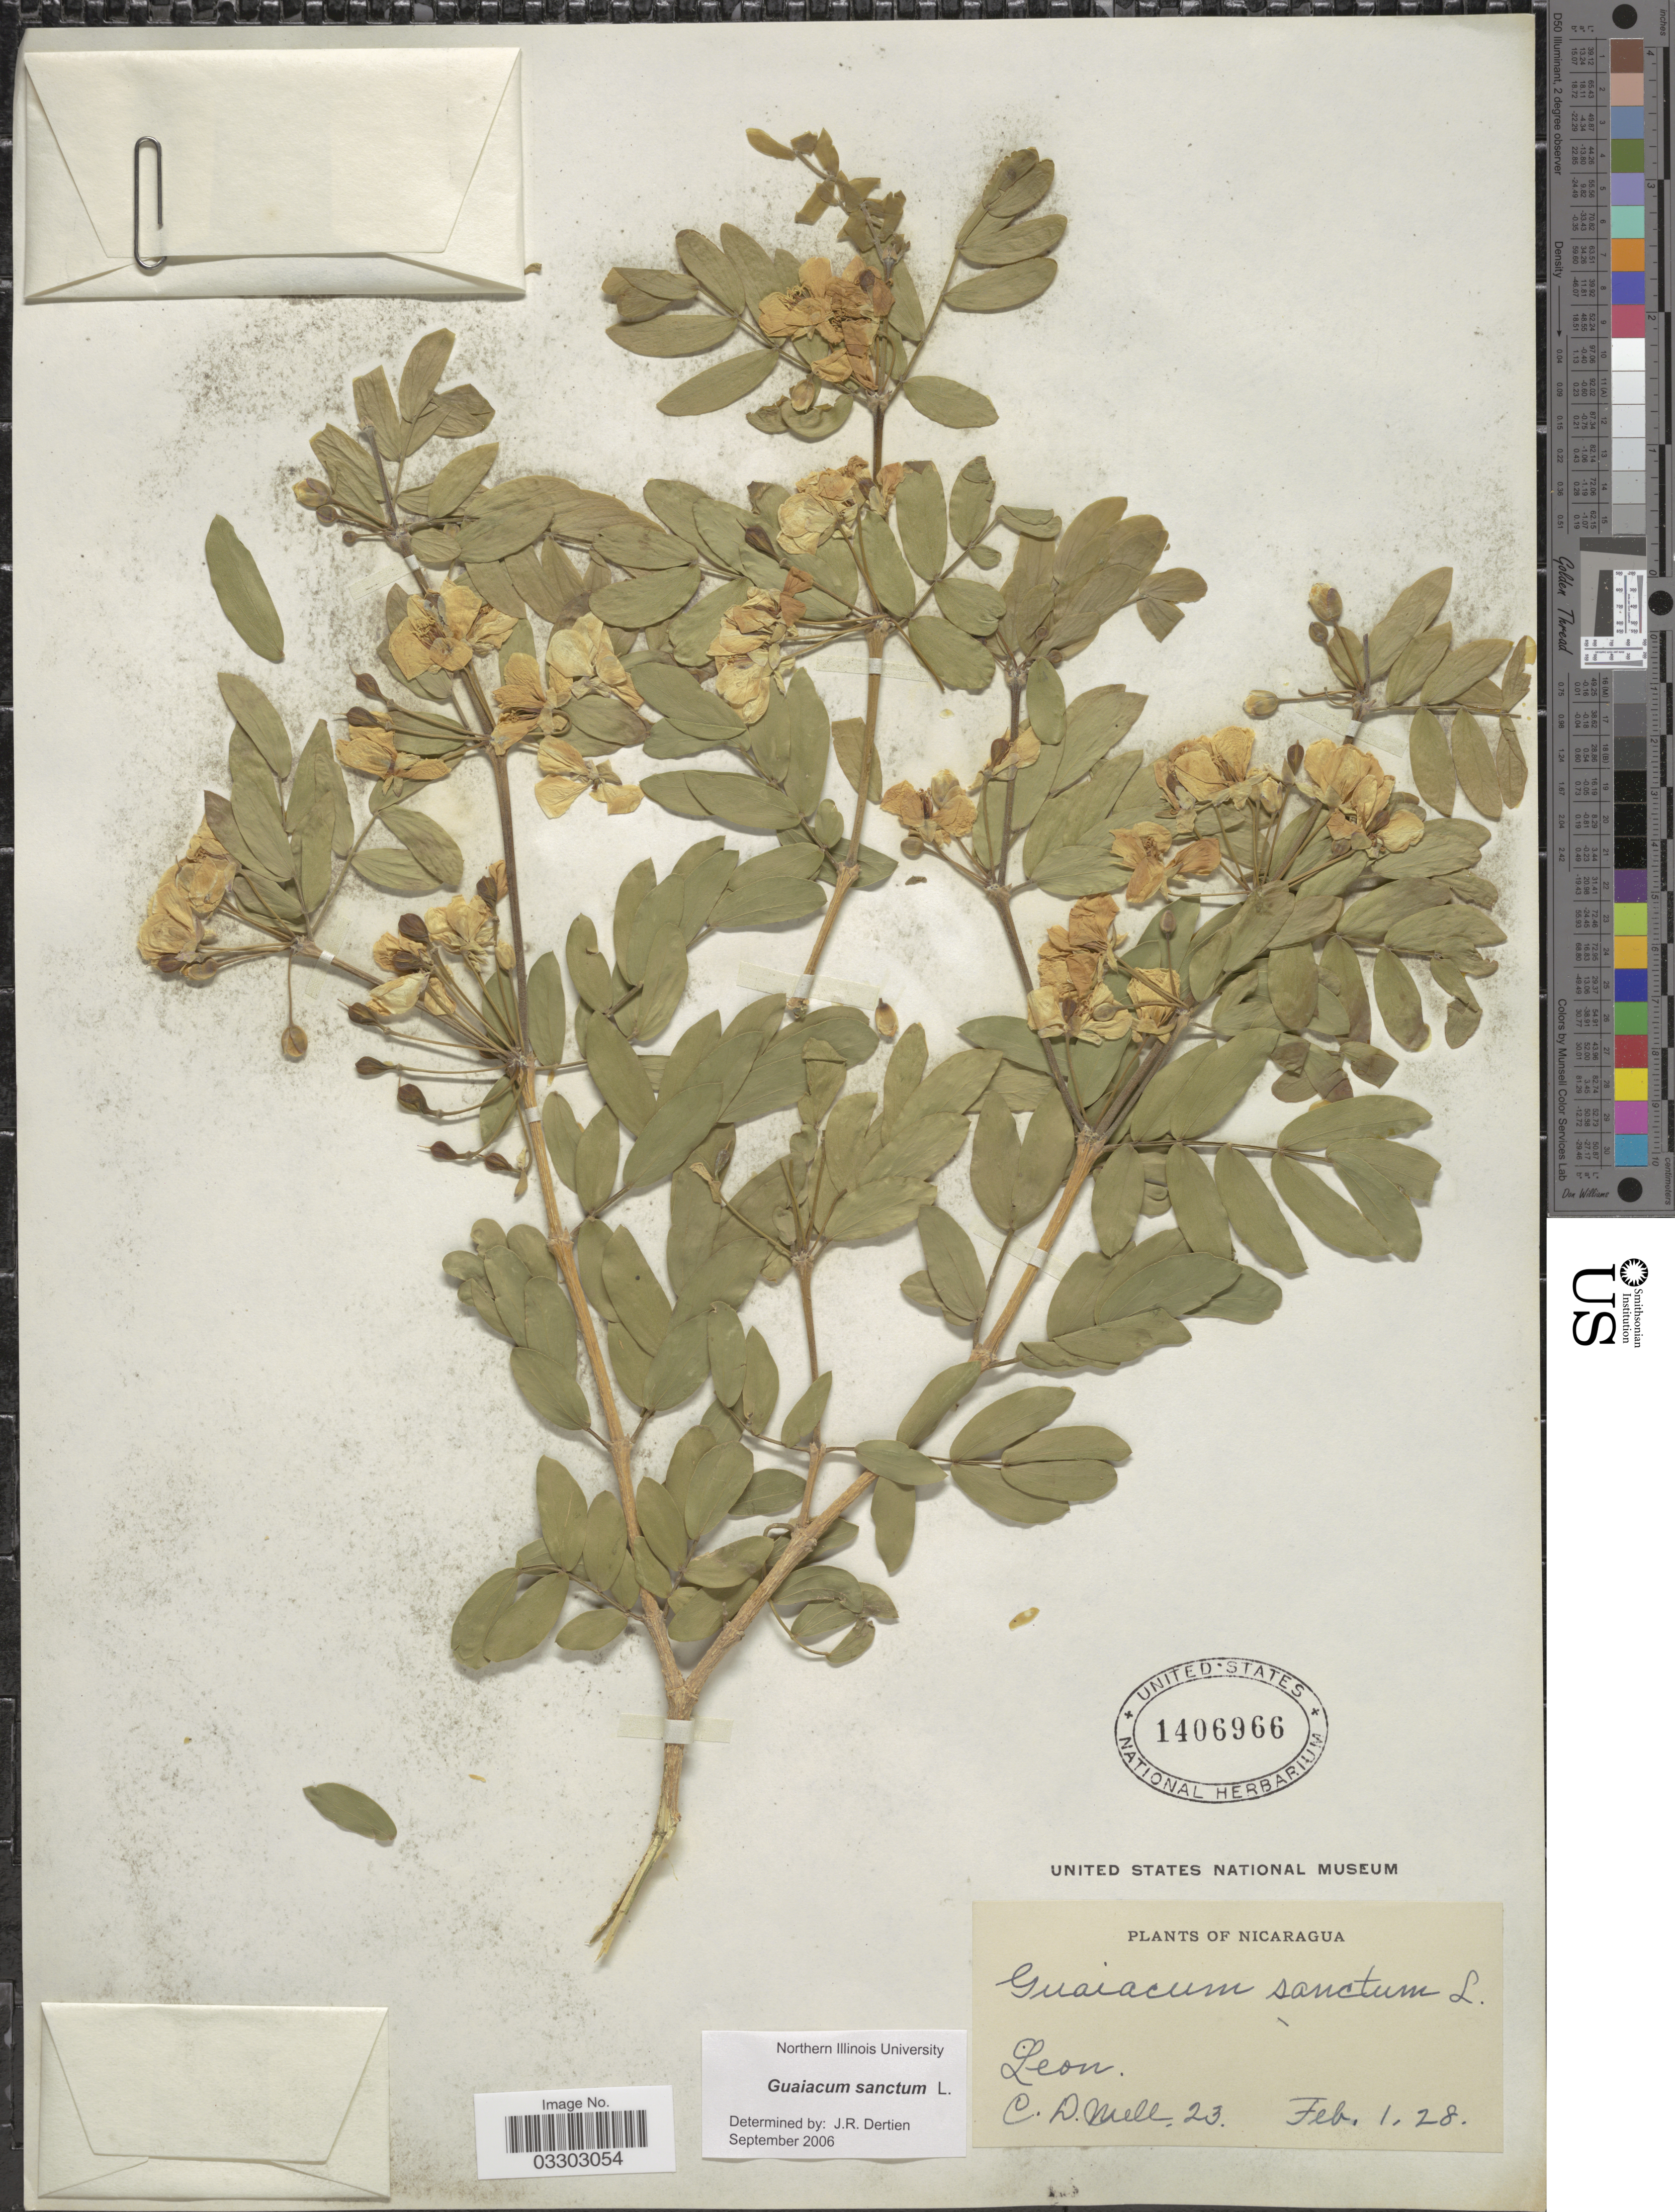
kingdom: Plantae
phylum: Tracheophyta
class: Magnoliopsida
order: Zygophyllales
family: Zygophyllaceae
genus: Guaiacum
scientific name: Guaiacum sanctum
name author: L.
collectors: C. D. Mell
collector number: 23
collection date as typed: Transcribed d/m/y: 1/2/28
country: Nicaragua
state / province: Leon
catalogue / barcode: US 1406966